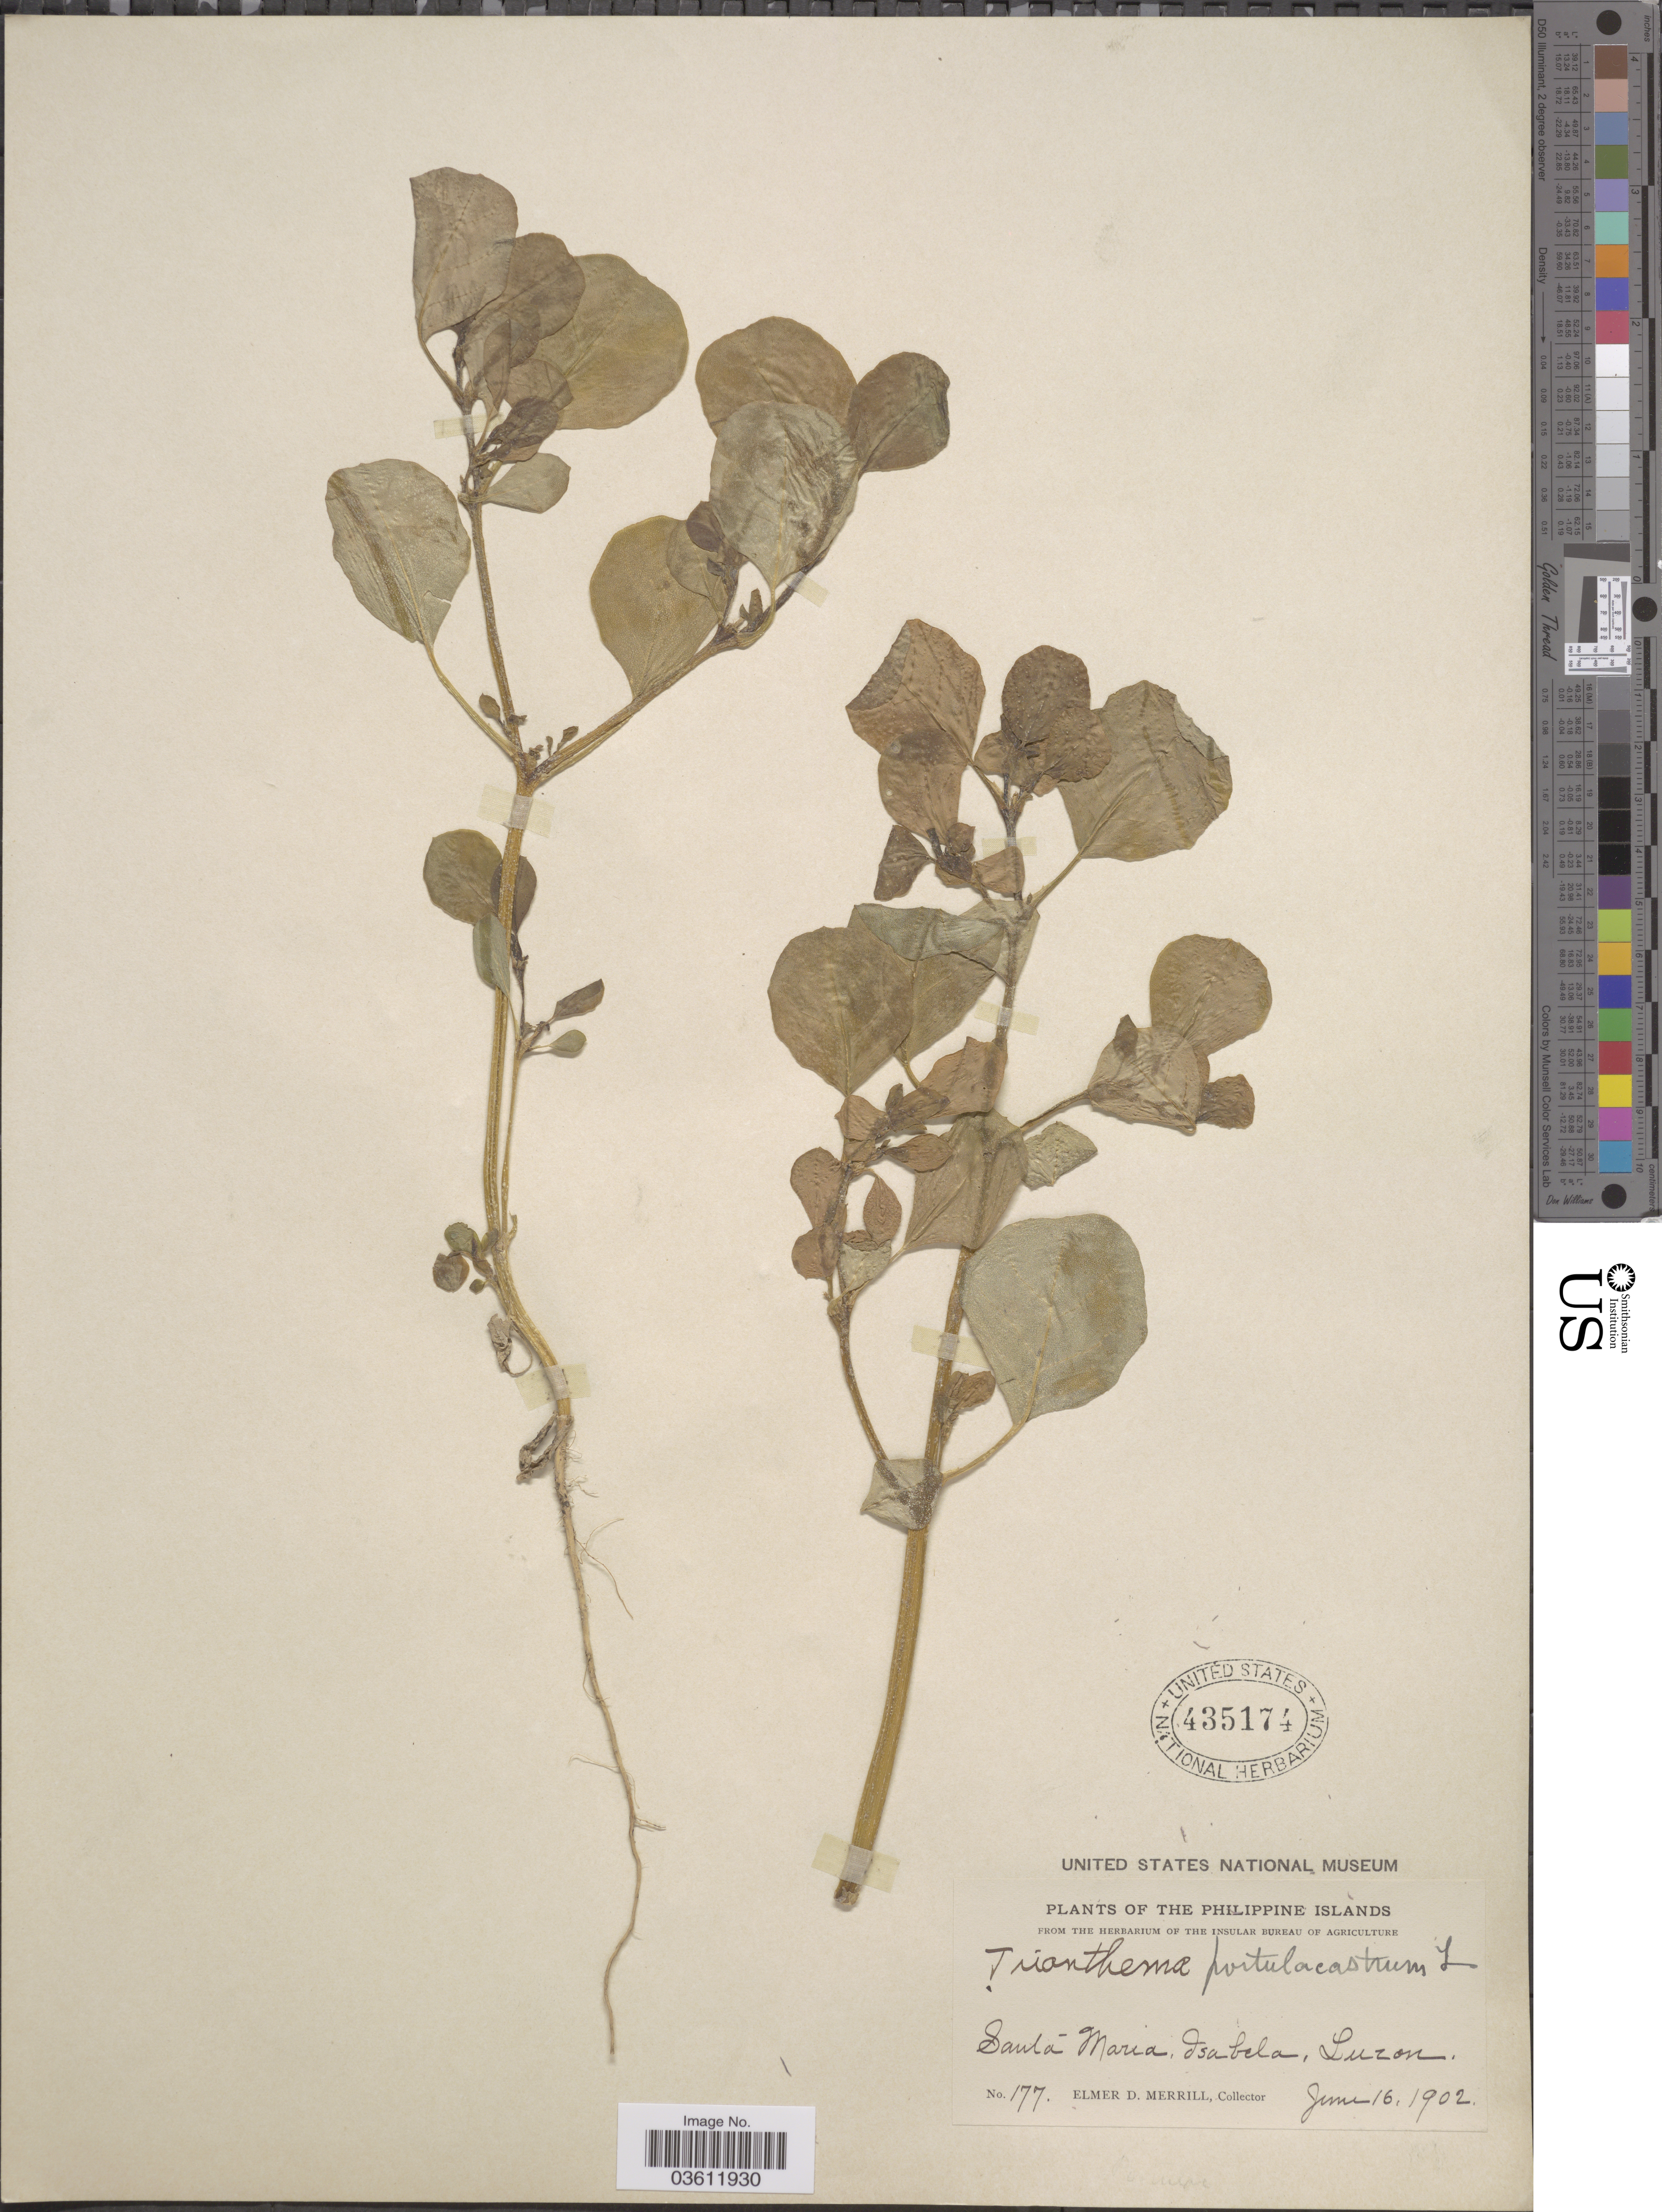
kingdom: Plantae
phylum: Tracheophyta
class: Magnoliopsida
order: Caryophyllales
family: Aizoaceae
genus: Trianthema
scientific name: Trianthema portulacastrum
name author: L.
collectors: E. D. Merrill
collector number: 177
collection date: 1902-06-16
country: Philippines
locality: Santa Maria, Isabela, Luzon.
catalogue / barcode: US 435174